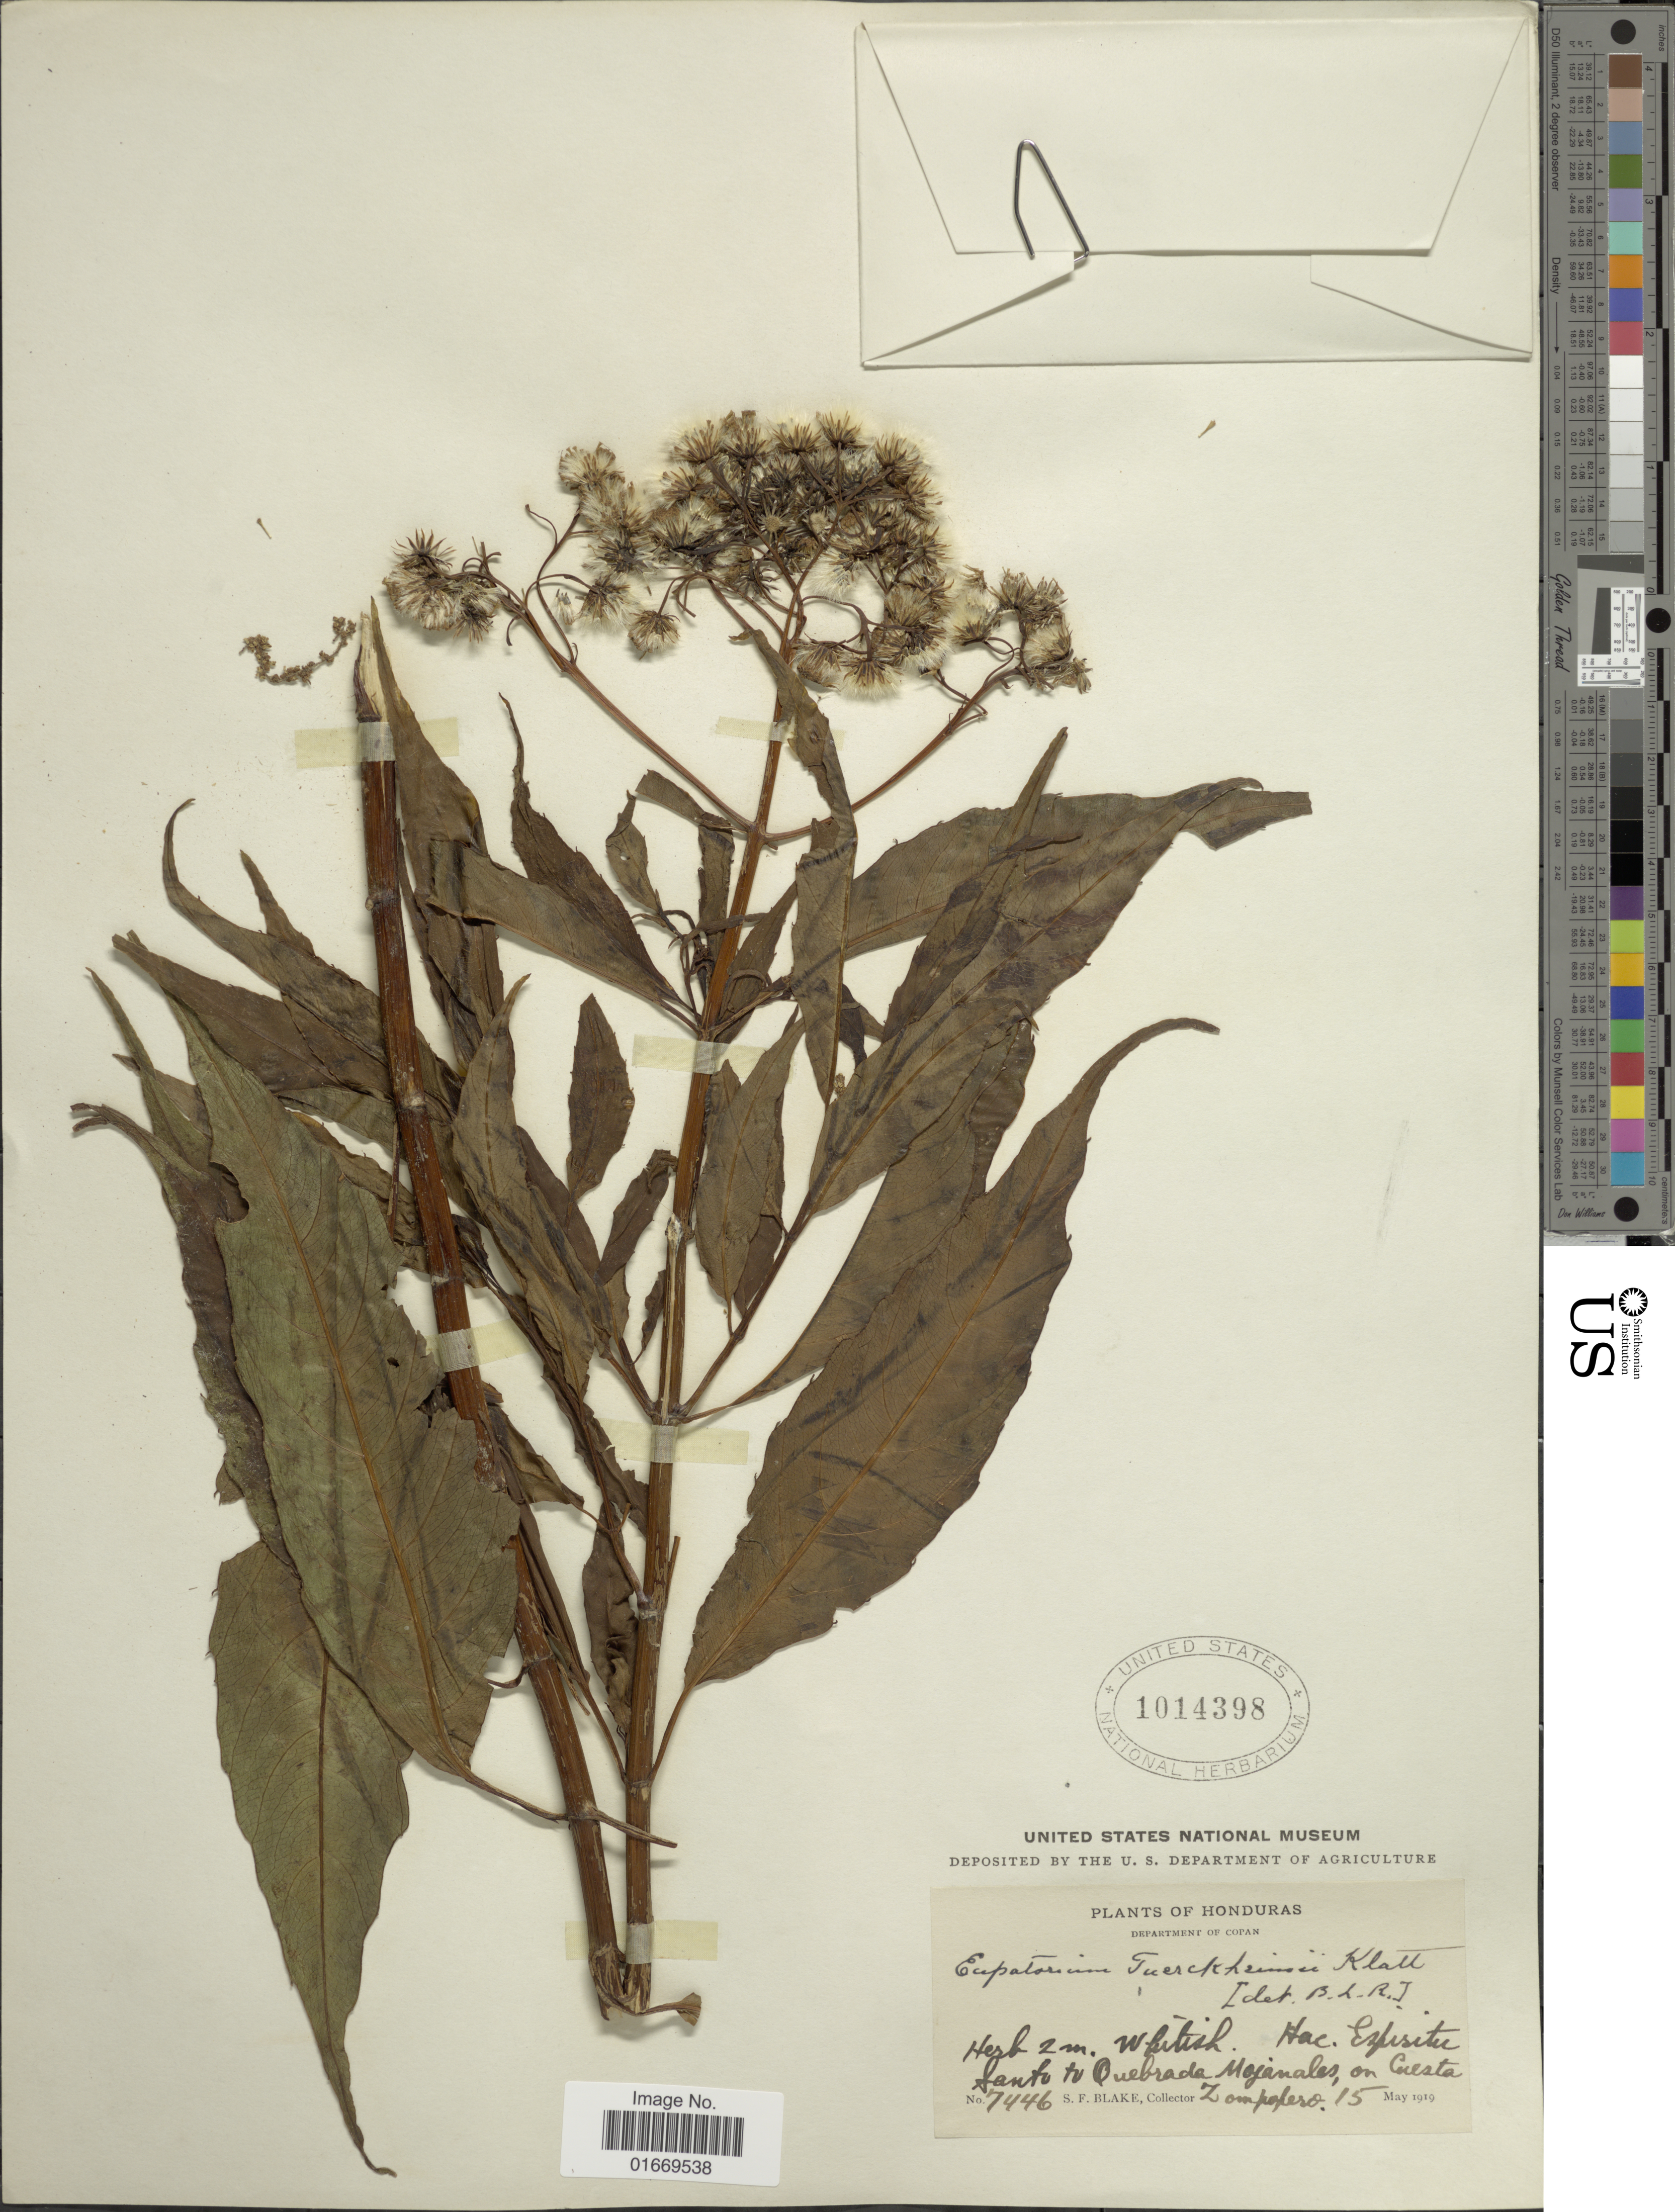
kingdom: Plantae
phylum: Tracheophyta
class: Magnoliopsida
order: Asterales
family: Asteraceae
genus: Bartlettina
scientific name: Bartlettina tuerckheimii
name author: (Klatt) R.M. King & H. Rob.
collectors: S. Blake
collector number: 7446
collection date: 1919-05-15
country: Honduras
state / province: Copán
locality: Department of Copan, Espiritu Santo to Quebrada Mojanalas, on Cresta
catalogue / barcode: US 1014398